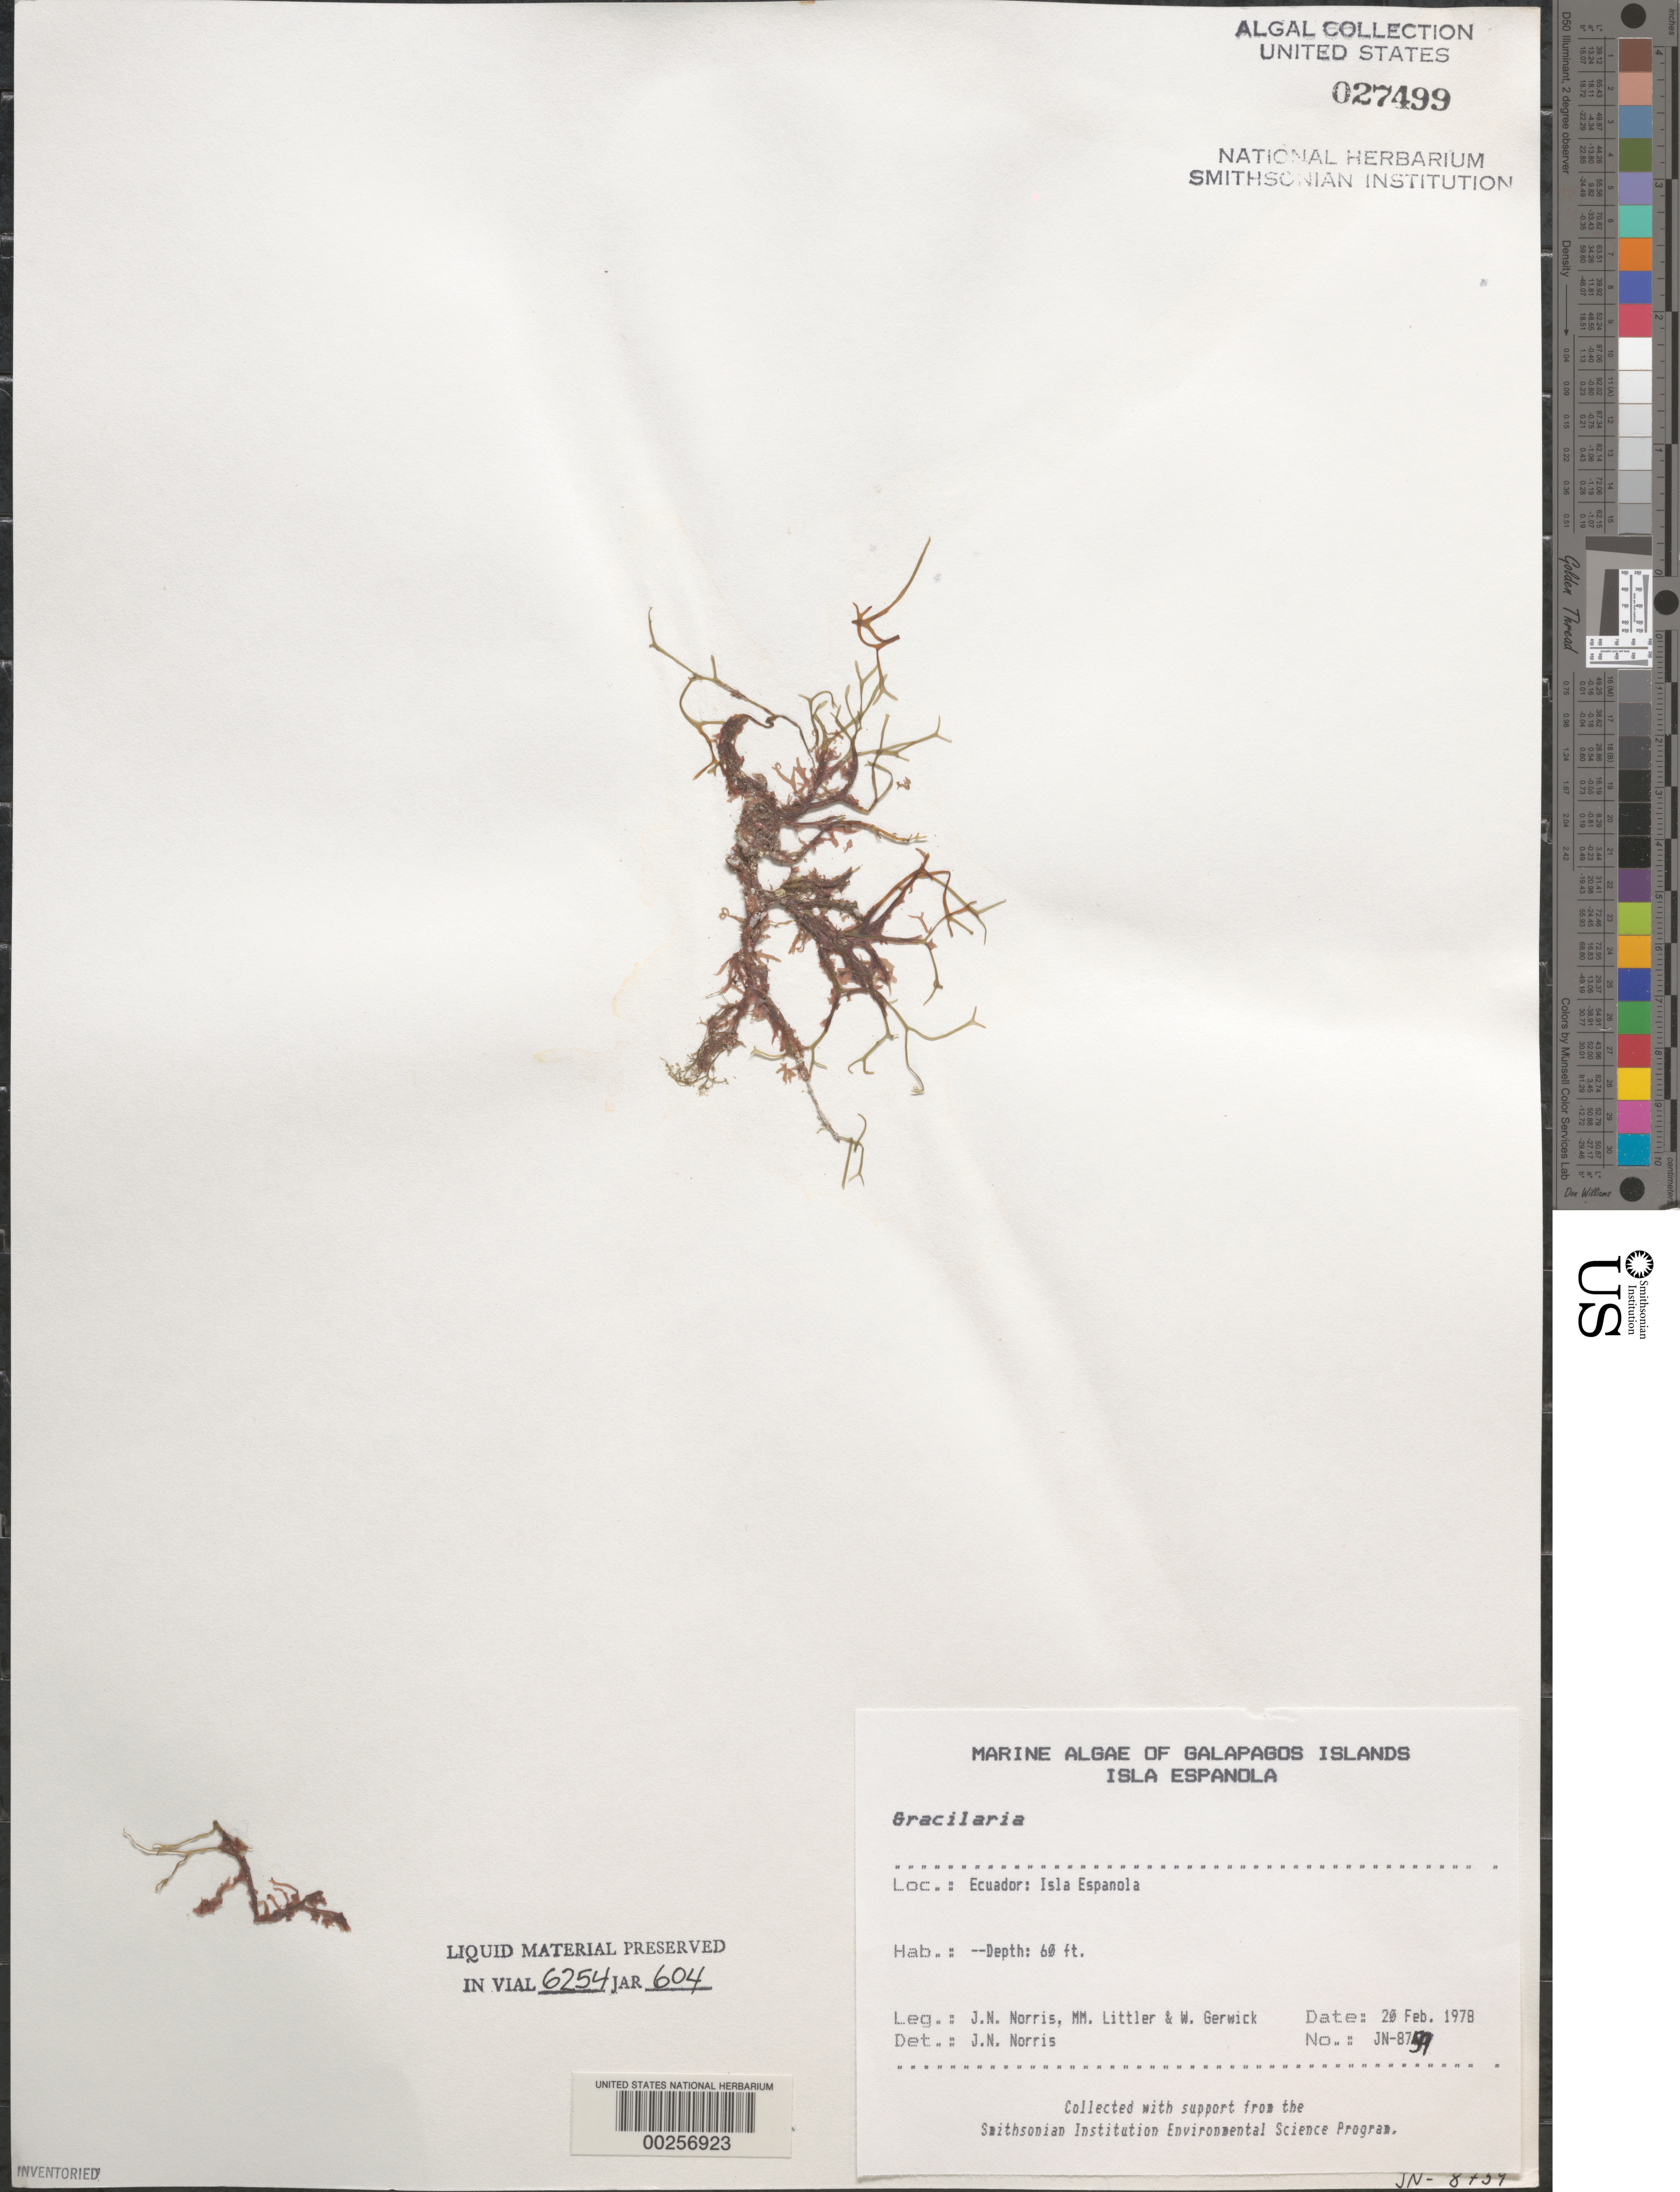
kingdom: Plantae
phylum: Rhodophyta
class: Florideophyceae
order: Gracilariales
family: Gracilariaceae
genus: Gracilaria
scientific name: Gracilaria sp.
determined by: Norris, James N.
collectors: J. N. Norris, M. M. Littler & W. Gerwick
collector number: JN-8759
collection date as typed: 20 Feb 1978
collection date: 1978-02-20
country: Ecuador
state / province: Colón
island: Española [Hood]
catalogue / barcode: US 27499